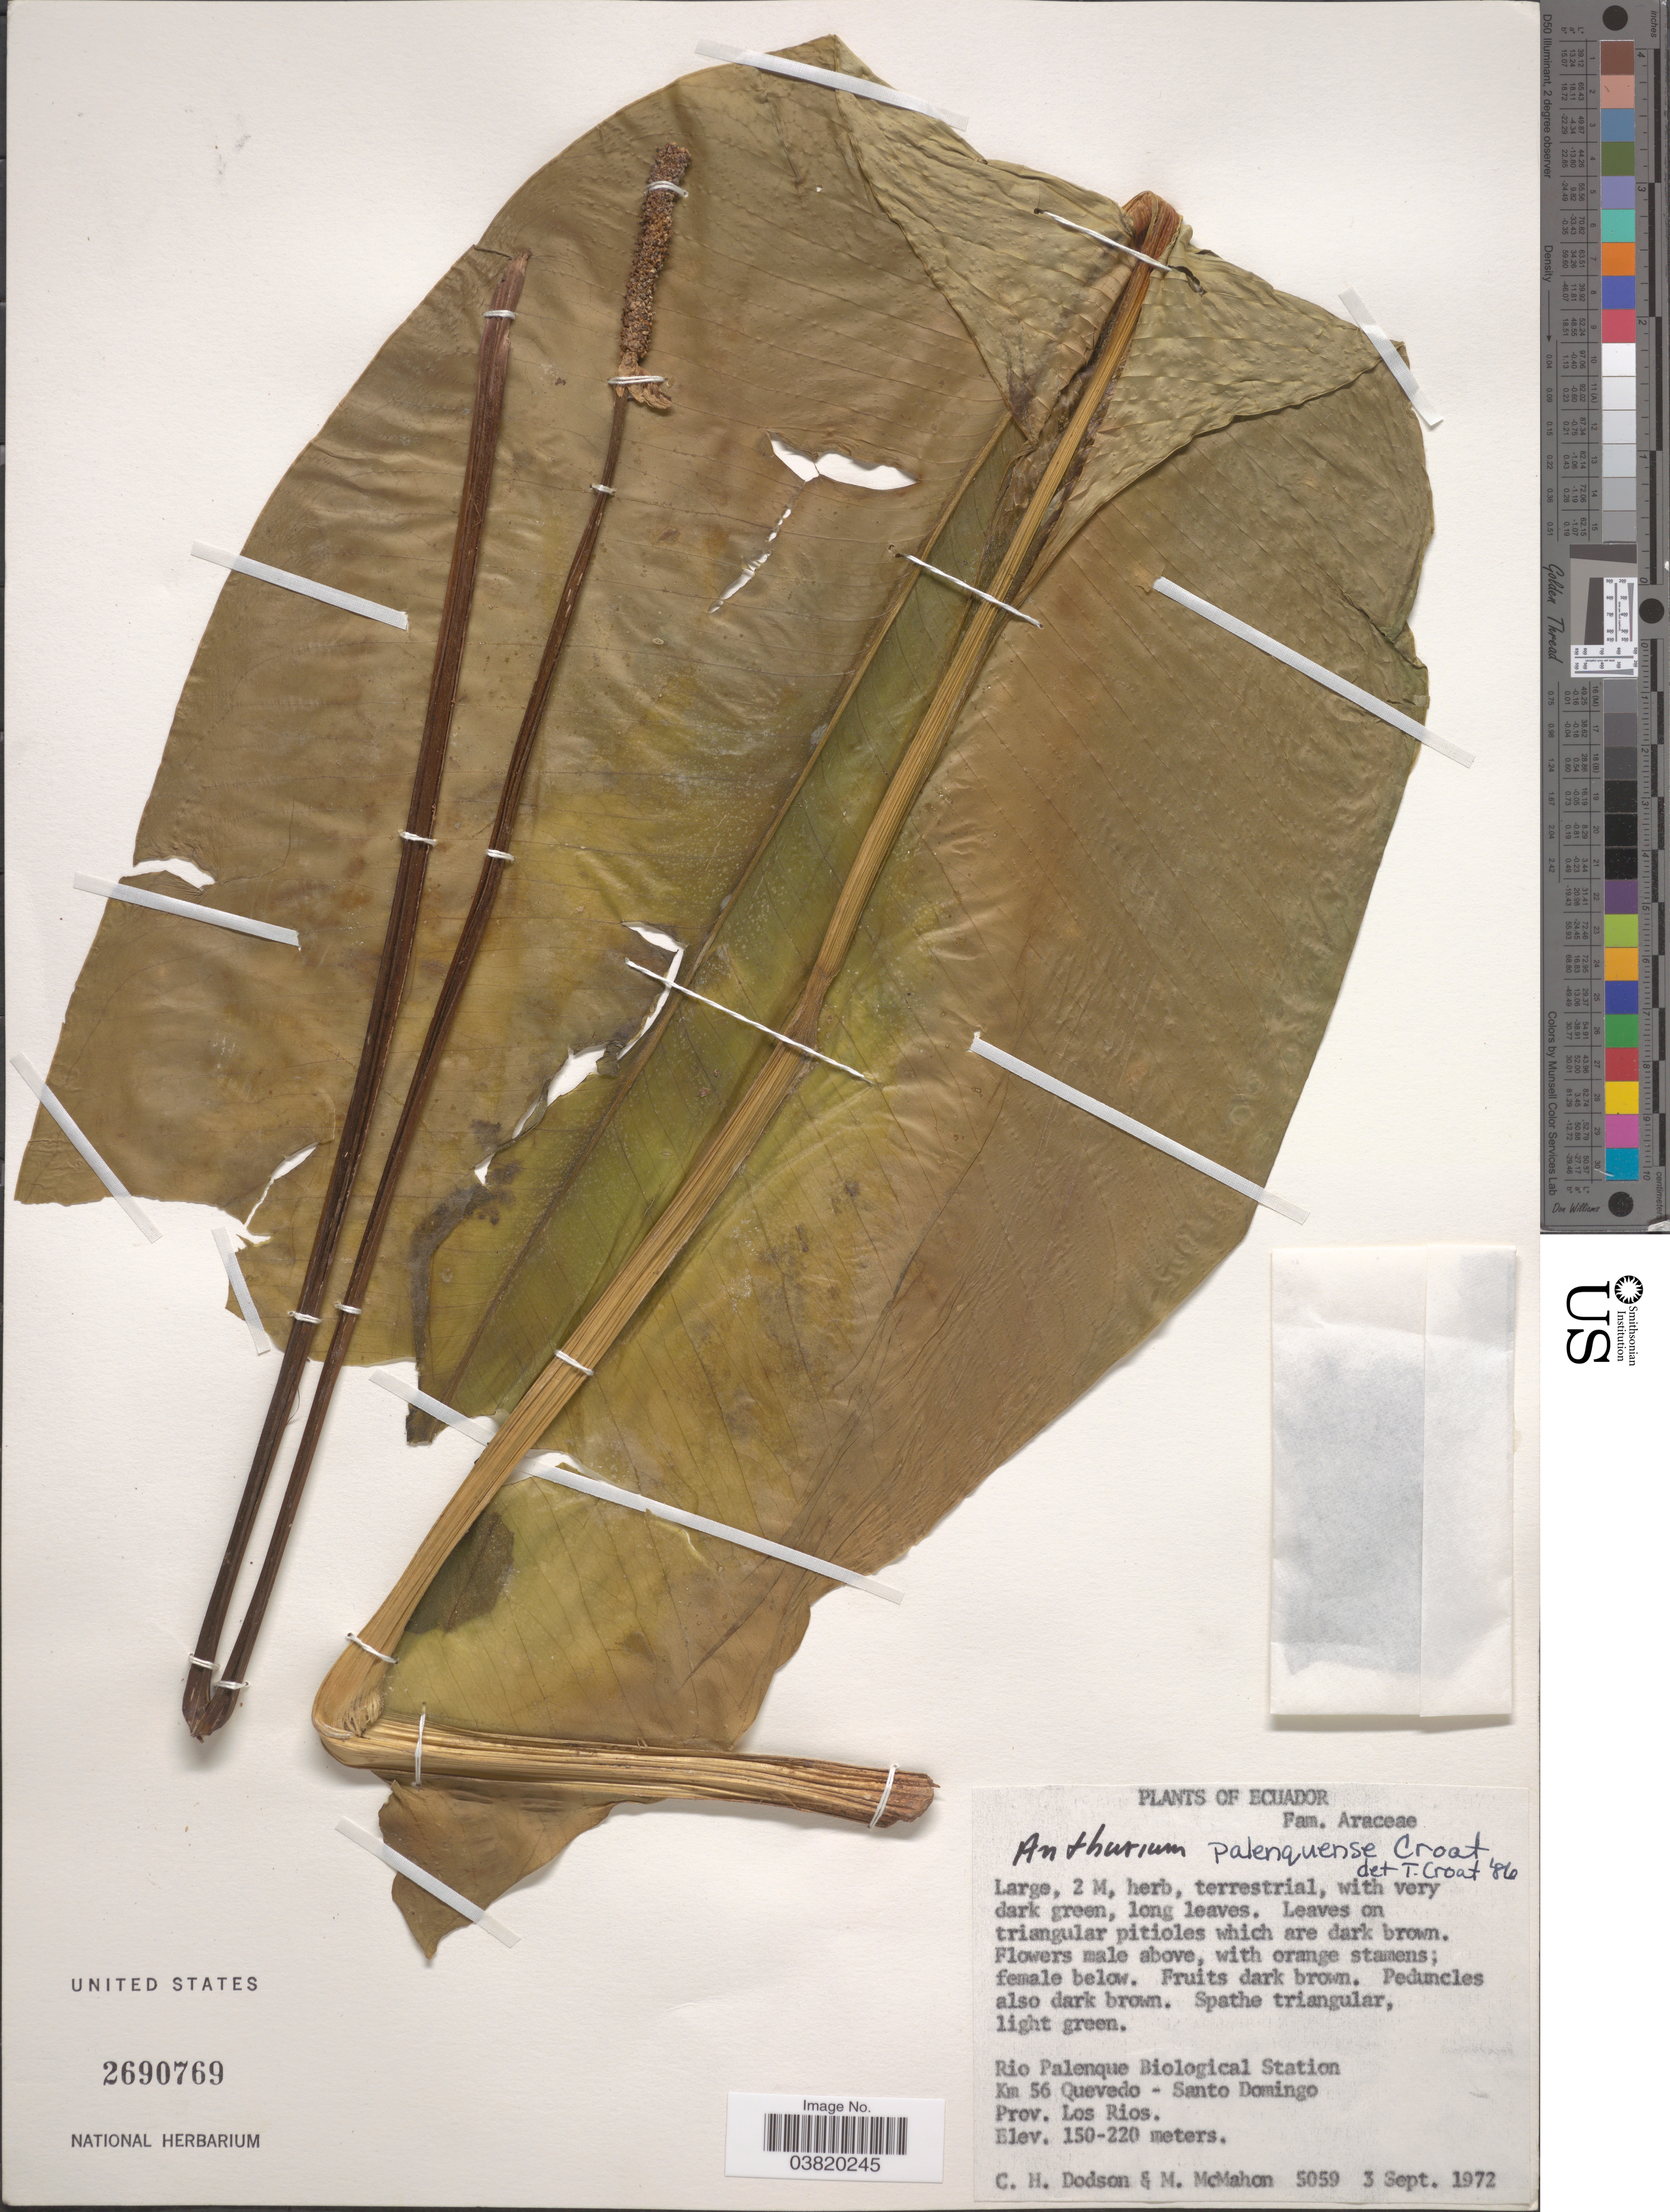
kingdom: Plantae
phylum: Tracheophyta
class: Liliopsida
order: Alismatales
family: Araceae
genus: Anthurium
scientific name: Anthurium palenquense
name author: Croat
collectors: C. H. Dodson & M. McMahon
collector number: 5059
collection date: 1972-09-03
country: Ecuador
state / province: Los Ríos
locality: Rio Palenque Biological Station. Km 56 Quevedo - Santo Domingo.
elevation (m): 150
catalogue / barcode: US 2690769